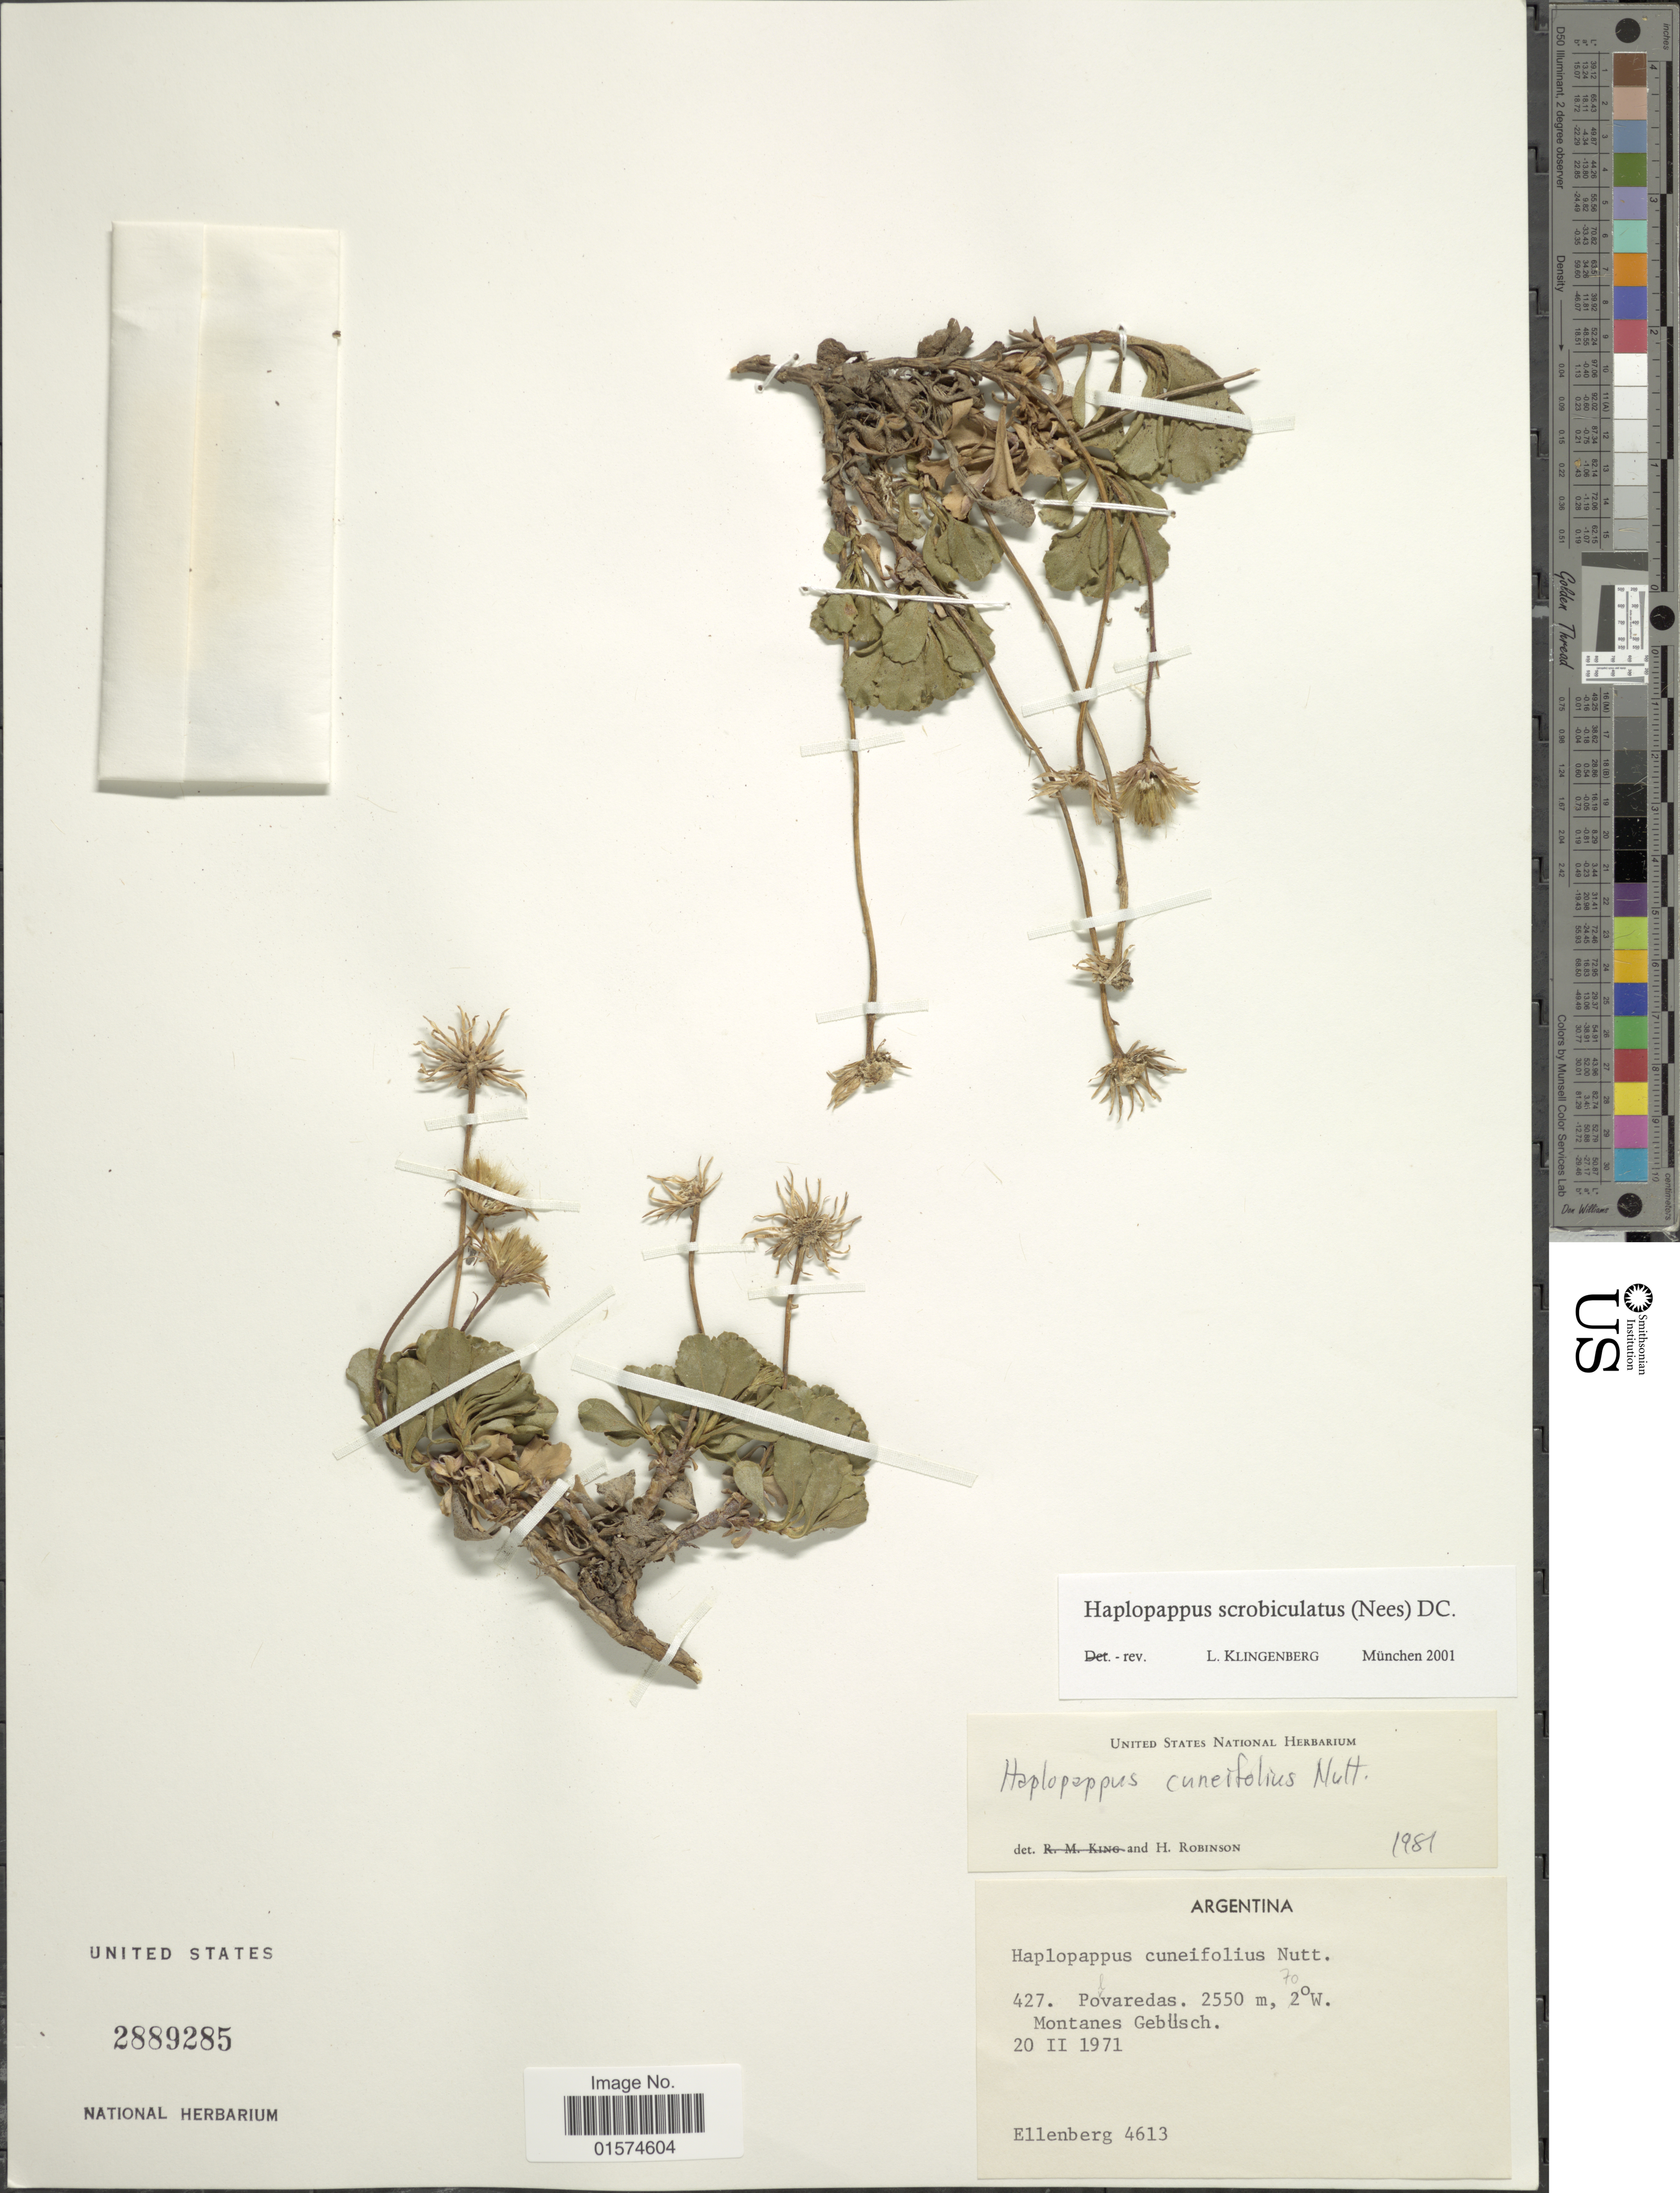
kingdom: Plantae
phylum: Tracheophyta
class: Magnoliopsida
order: Asterales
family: Asteraceae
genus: Haplopappus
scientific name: Haplopappus scrobiculatus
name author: (Nees) DC.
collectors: H. Ellenberg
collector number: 4613/427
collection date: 1971-02-20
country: Argentina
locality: Povaredas, Montanes Gebüsch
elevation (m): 2550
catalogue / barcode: US 2889285